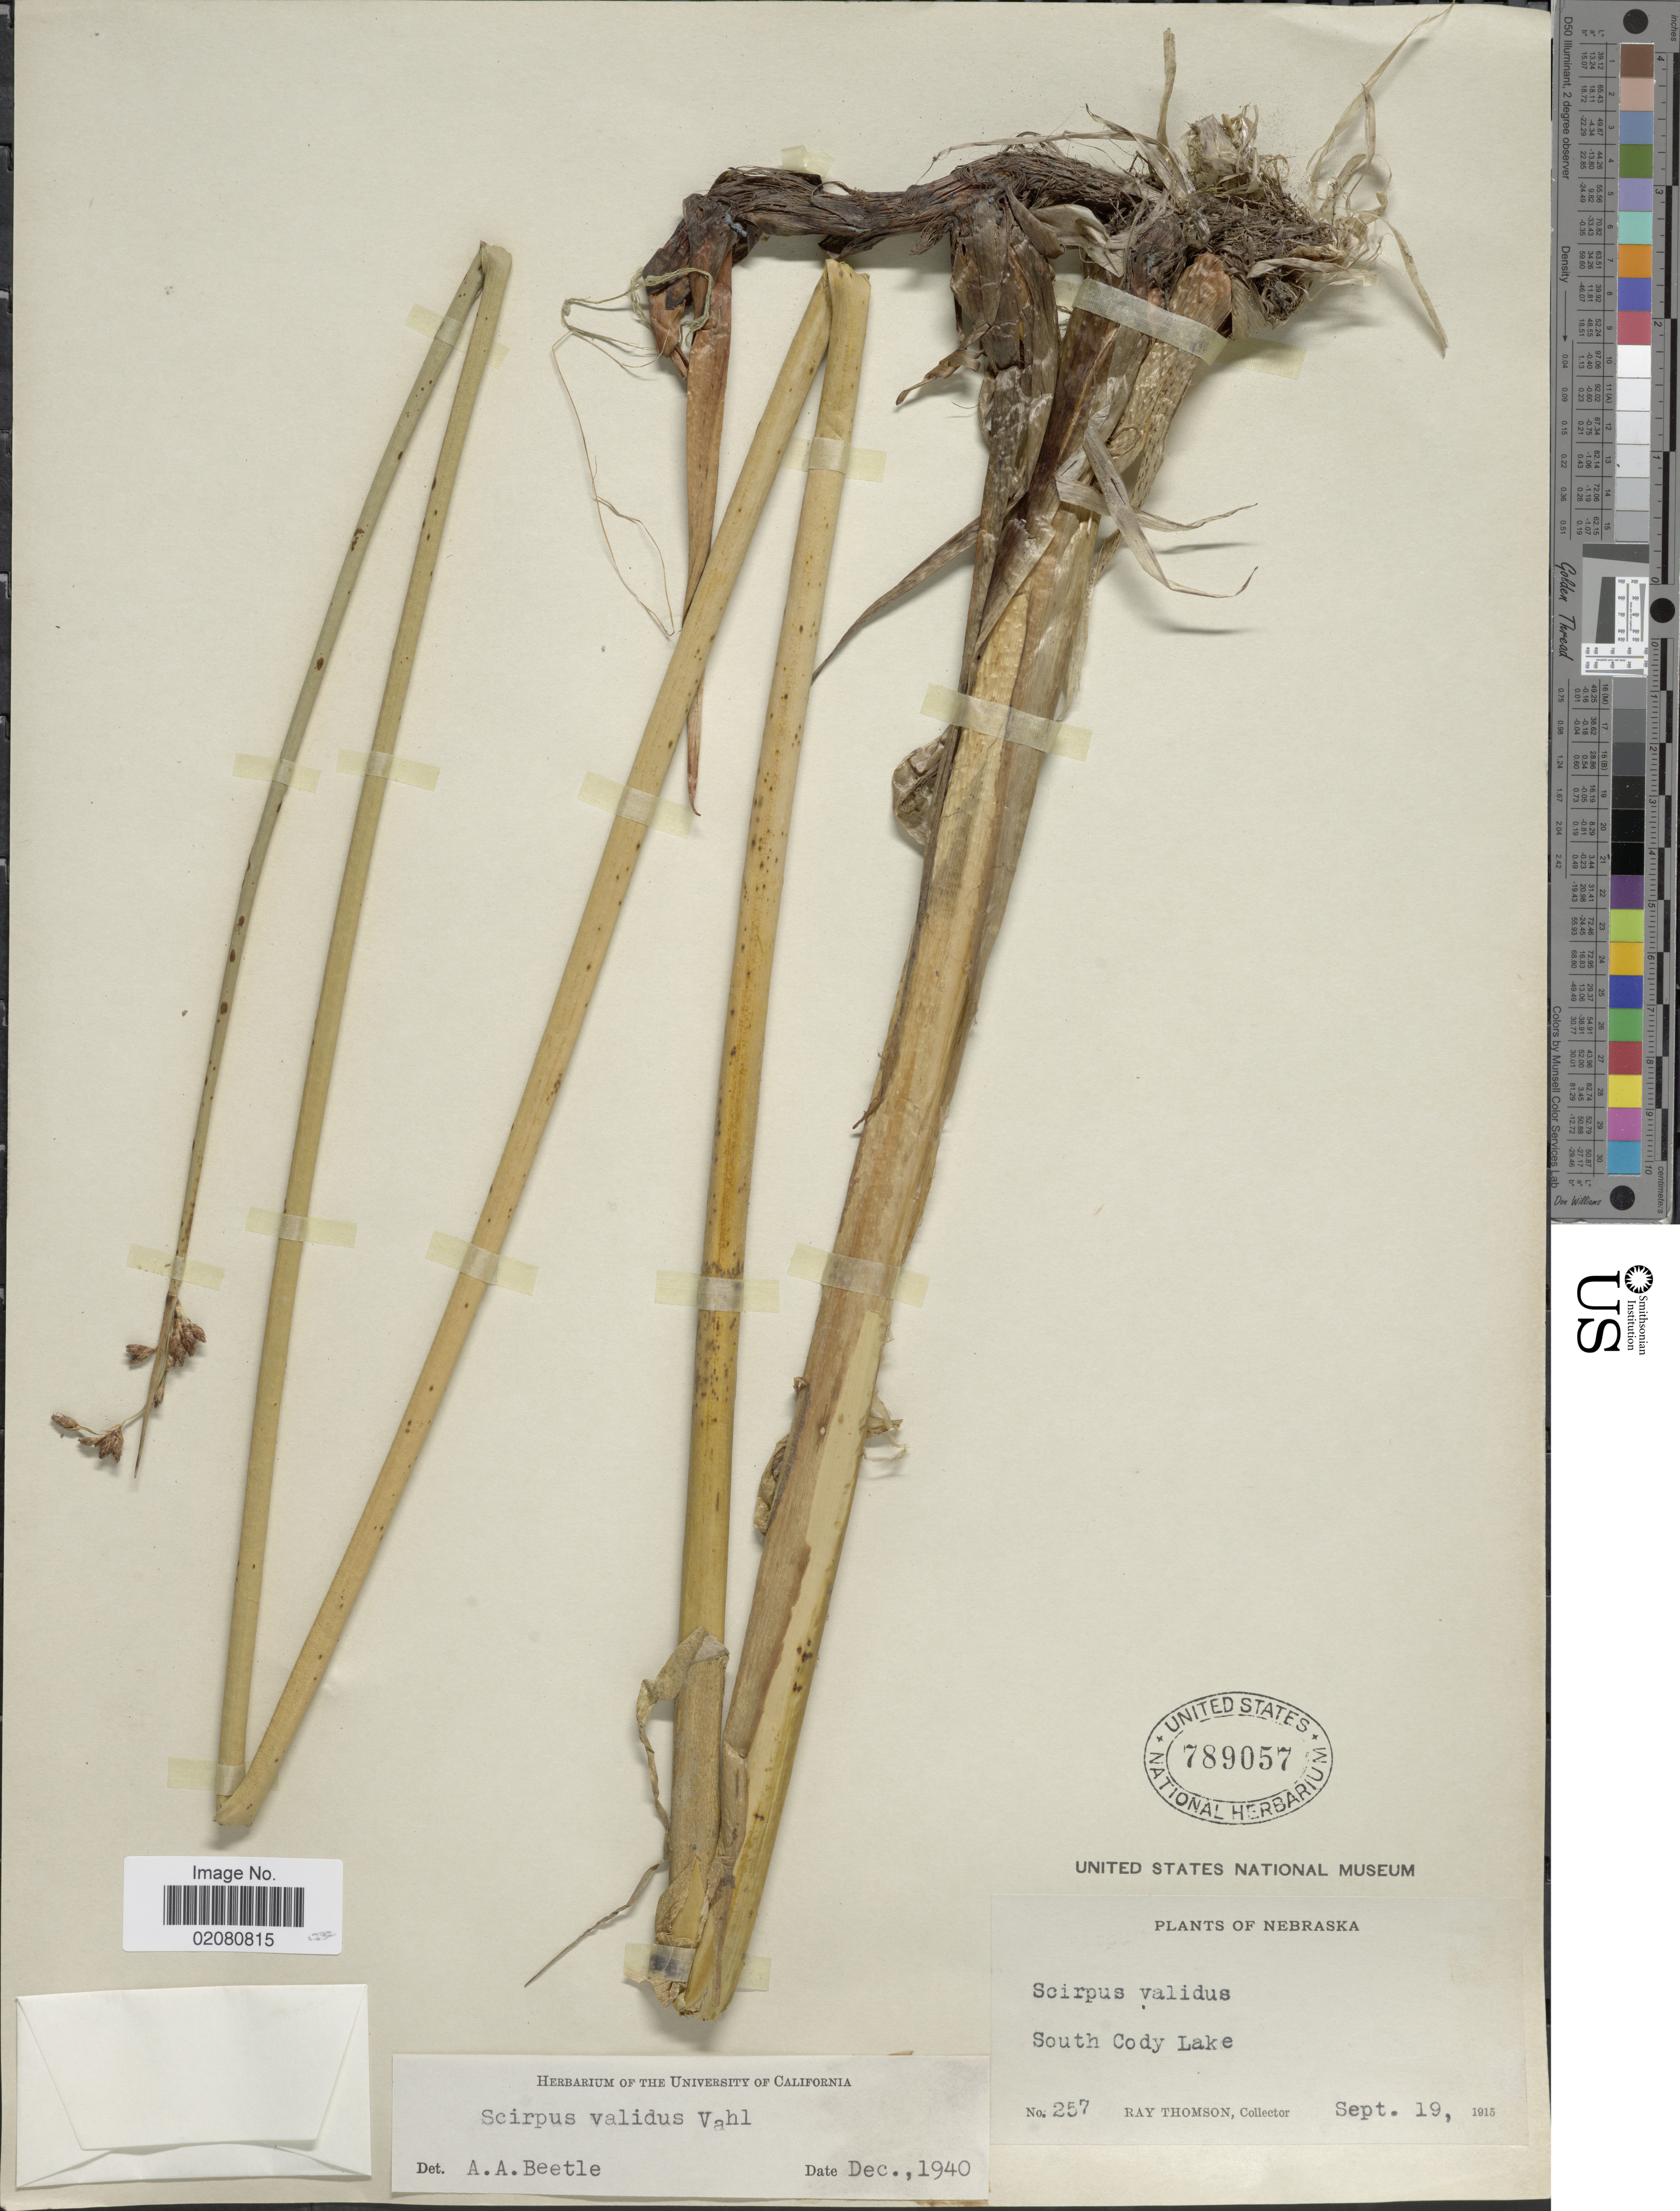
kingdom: Plantae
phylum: Tracheophyta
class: Liliopsida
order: Poales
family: Cyperaceae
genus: Schoenoplectus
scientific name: Schoenoplectus acutus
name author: (Muhl. ex Bigelow) Á. Löve & D. Löve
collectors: R. Thomson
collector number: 257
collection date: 1915-09-19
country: United States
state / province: Nebraska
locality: South Cody Lake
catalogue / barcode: US 789057